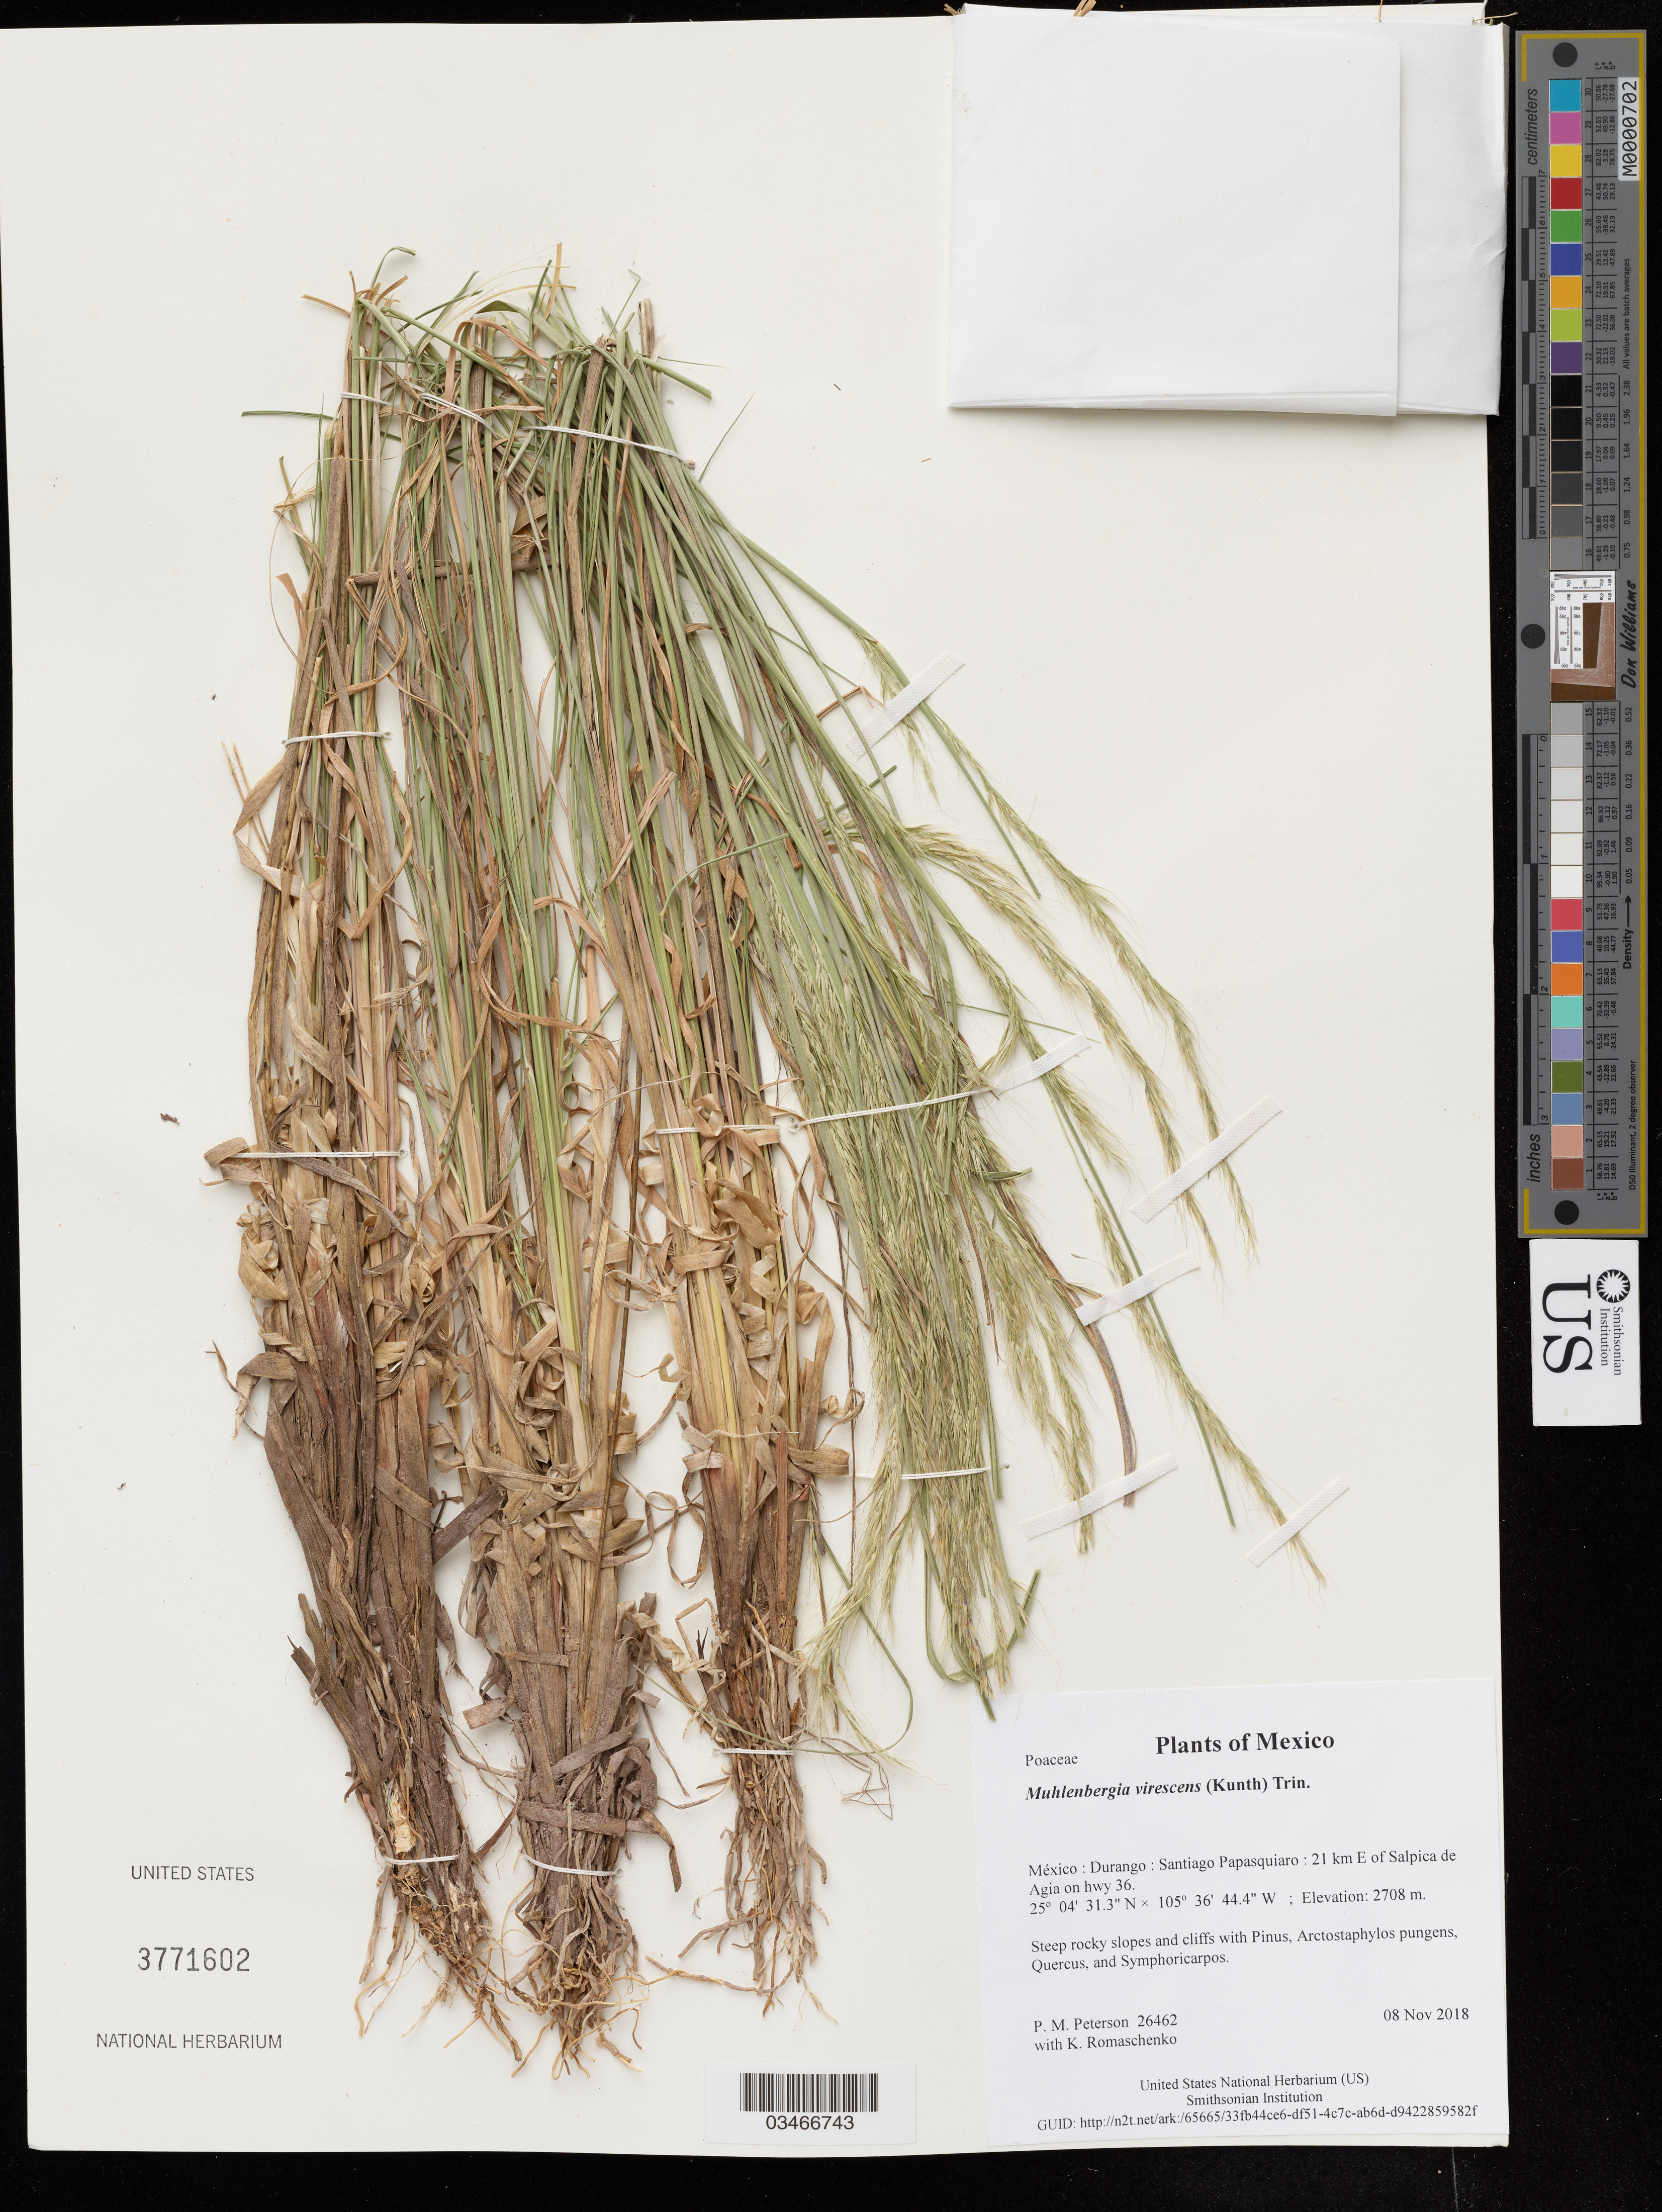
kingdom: Plantae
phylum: Tracheophyta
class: Liliopsida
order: Poales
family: Poaceae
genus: Muhlenbergia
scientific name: Muhlenbergia virescens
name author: (Kunth) Trin.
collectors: P. M. Peterson & K. Romaschenko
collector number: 26462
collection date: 2018-11-08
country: México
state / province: Durango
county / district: Santiago Papasquiaro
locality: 21 km E of Salpica de Agia on hwy 36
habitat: Steep rocky slopes and cliffs with Pinus, Arctostaphylos pungens, Quercus, and Symphoricarpos.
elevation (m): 2708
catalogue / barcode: US 3771602